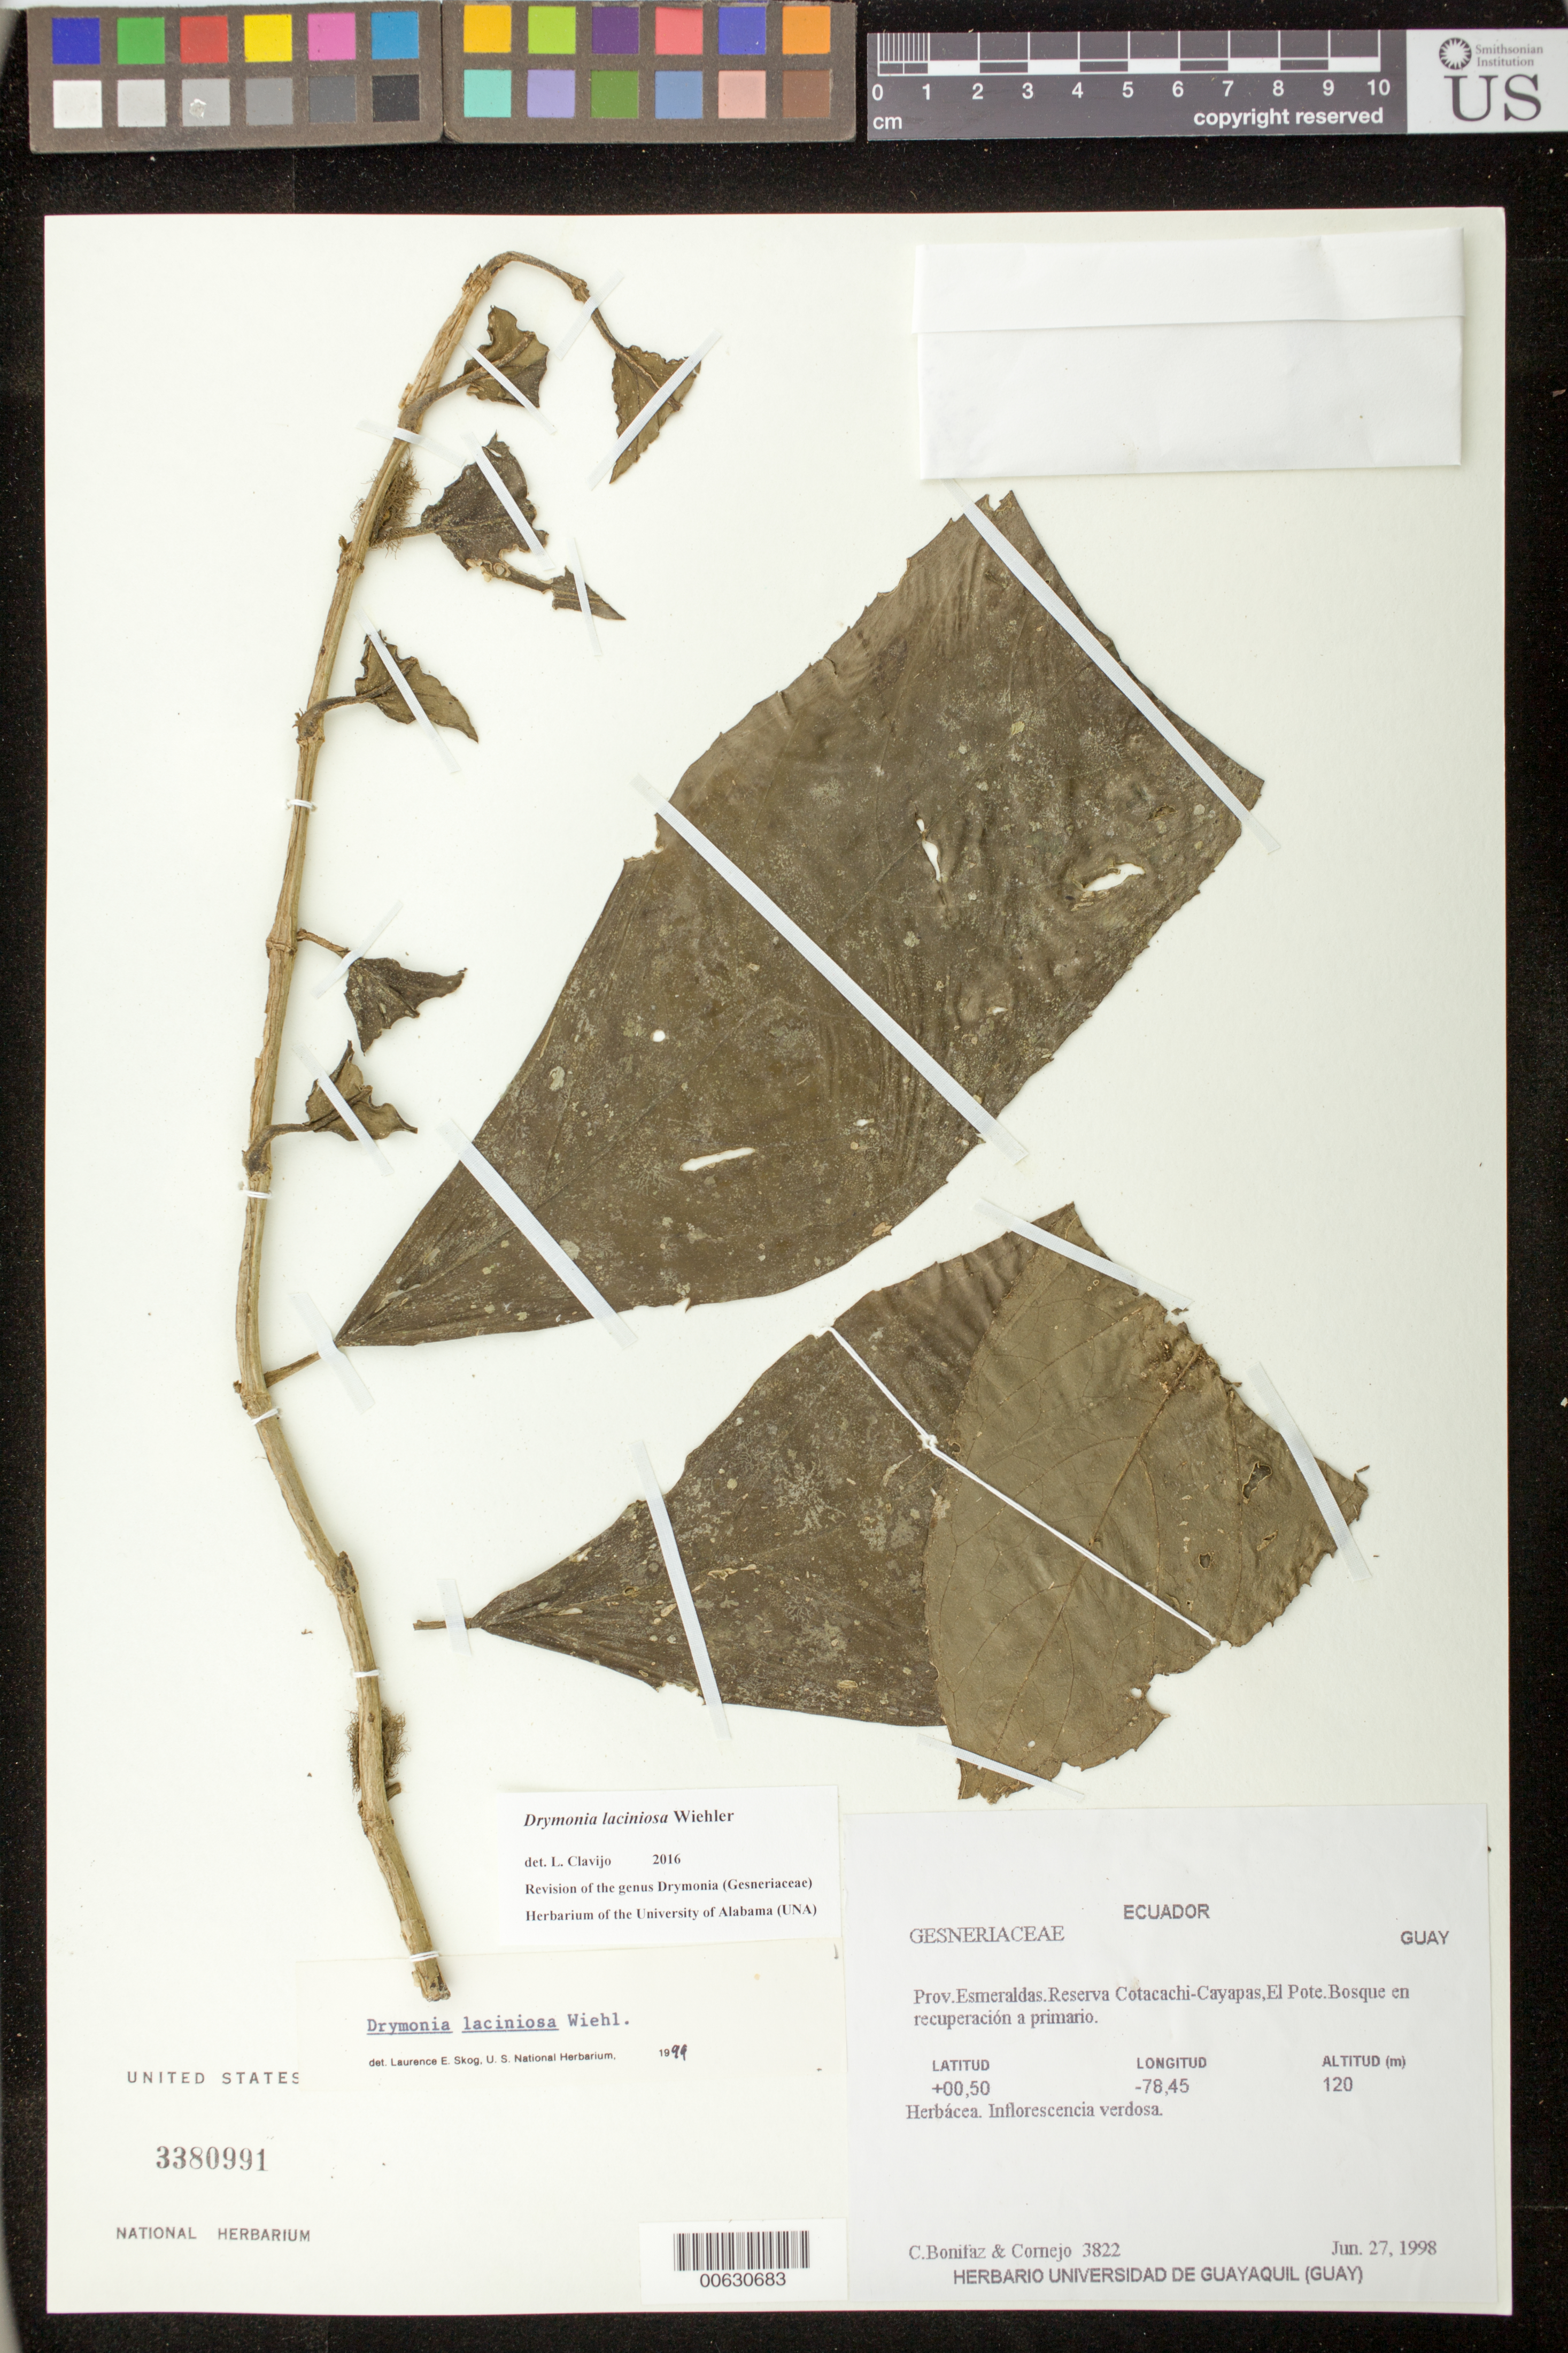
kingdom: Plantae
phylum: Tracheophyta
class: Magnoliopsida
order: Lamiales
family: Gesneriaceae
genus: Drymonia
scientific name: Drymonia laciniosa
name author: Wiehler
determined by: Skog, Laurence E.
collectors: C. Bonifaz & X. F. Cornejo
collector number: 3822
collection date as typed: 27 Jun 1998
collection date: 1998-06-27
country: Ecuador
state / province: Esmeraldas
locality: Reserva Cotacachi-Cayapas, El Pote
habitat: Bosque en recuperación a primario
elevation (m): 120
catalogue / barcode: US 3380991